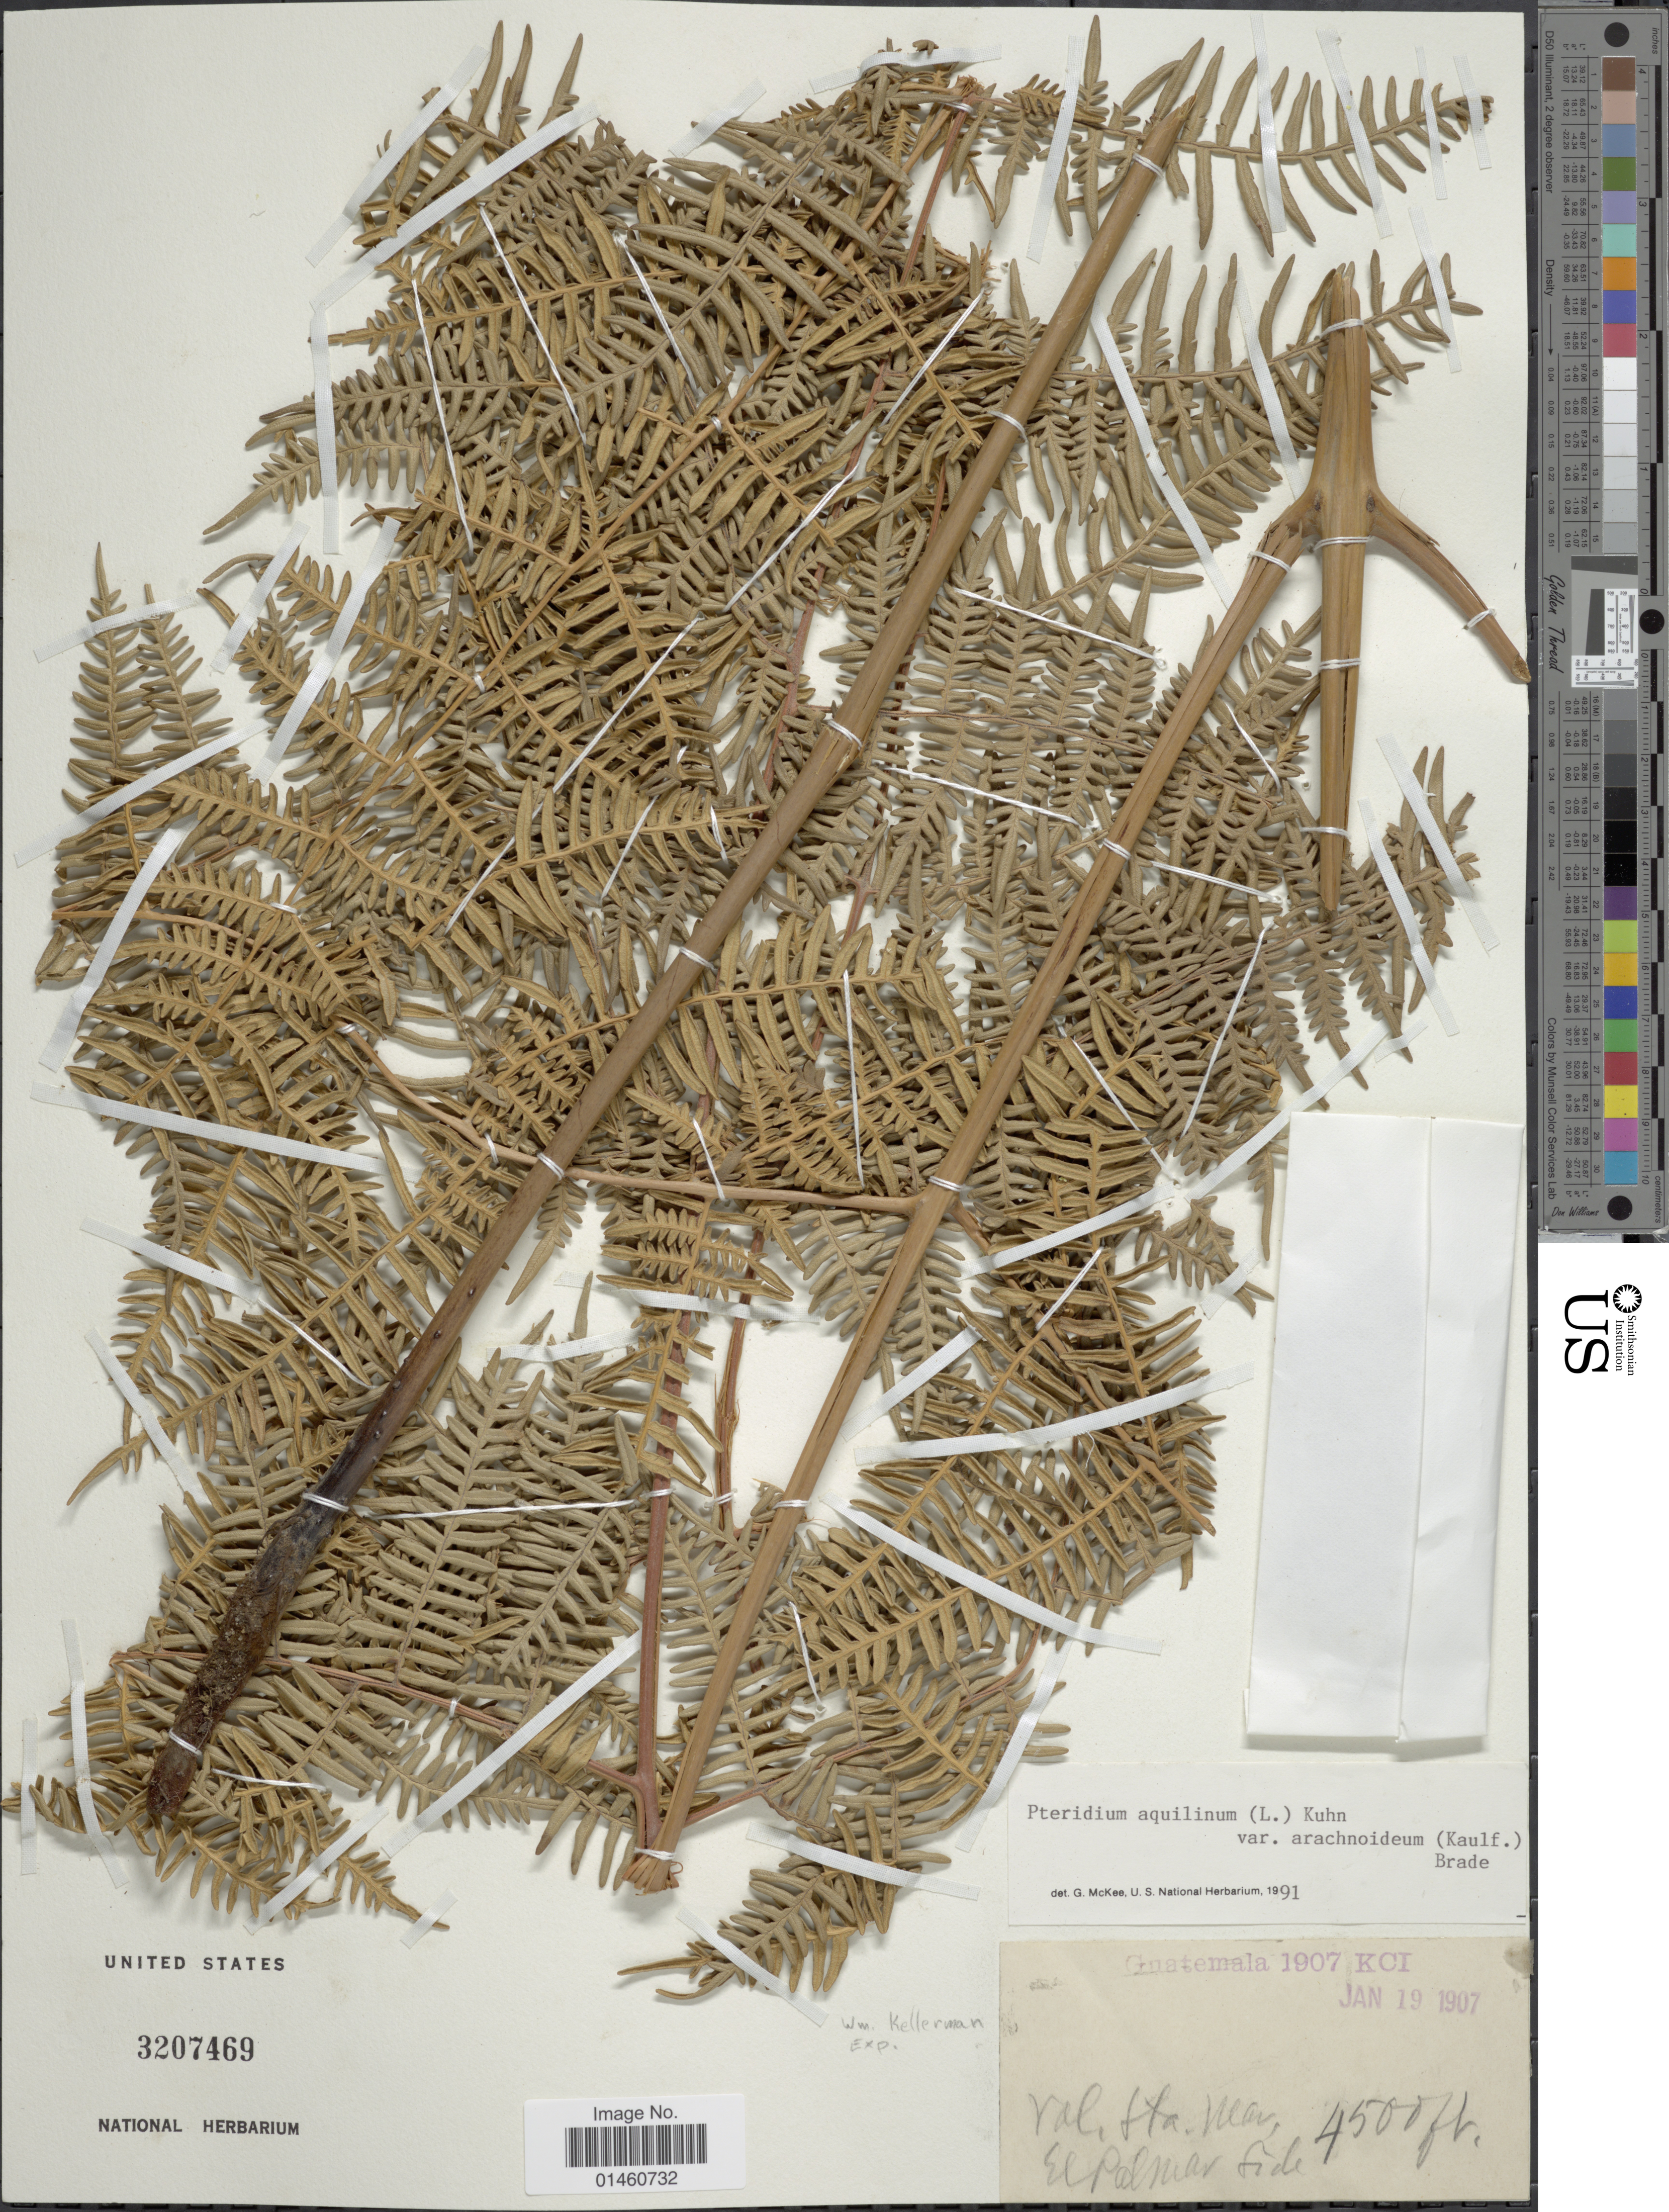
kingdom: Plantae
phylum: Tracheophyta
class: Polypodiopsida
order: Polypodiales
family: Dennstaedtiaceae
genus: Pteridium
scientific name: Pteridium aquilinum var. arachnoideum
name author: (Kaulf.) Herter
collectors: W. A. Kellermann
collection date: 1907-01-19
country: Guatemala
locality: Vol, Sta. Near El Palmar side.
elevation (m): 1372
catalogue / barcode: US 3207469